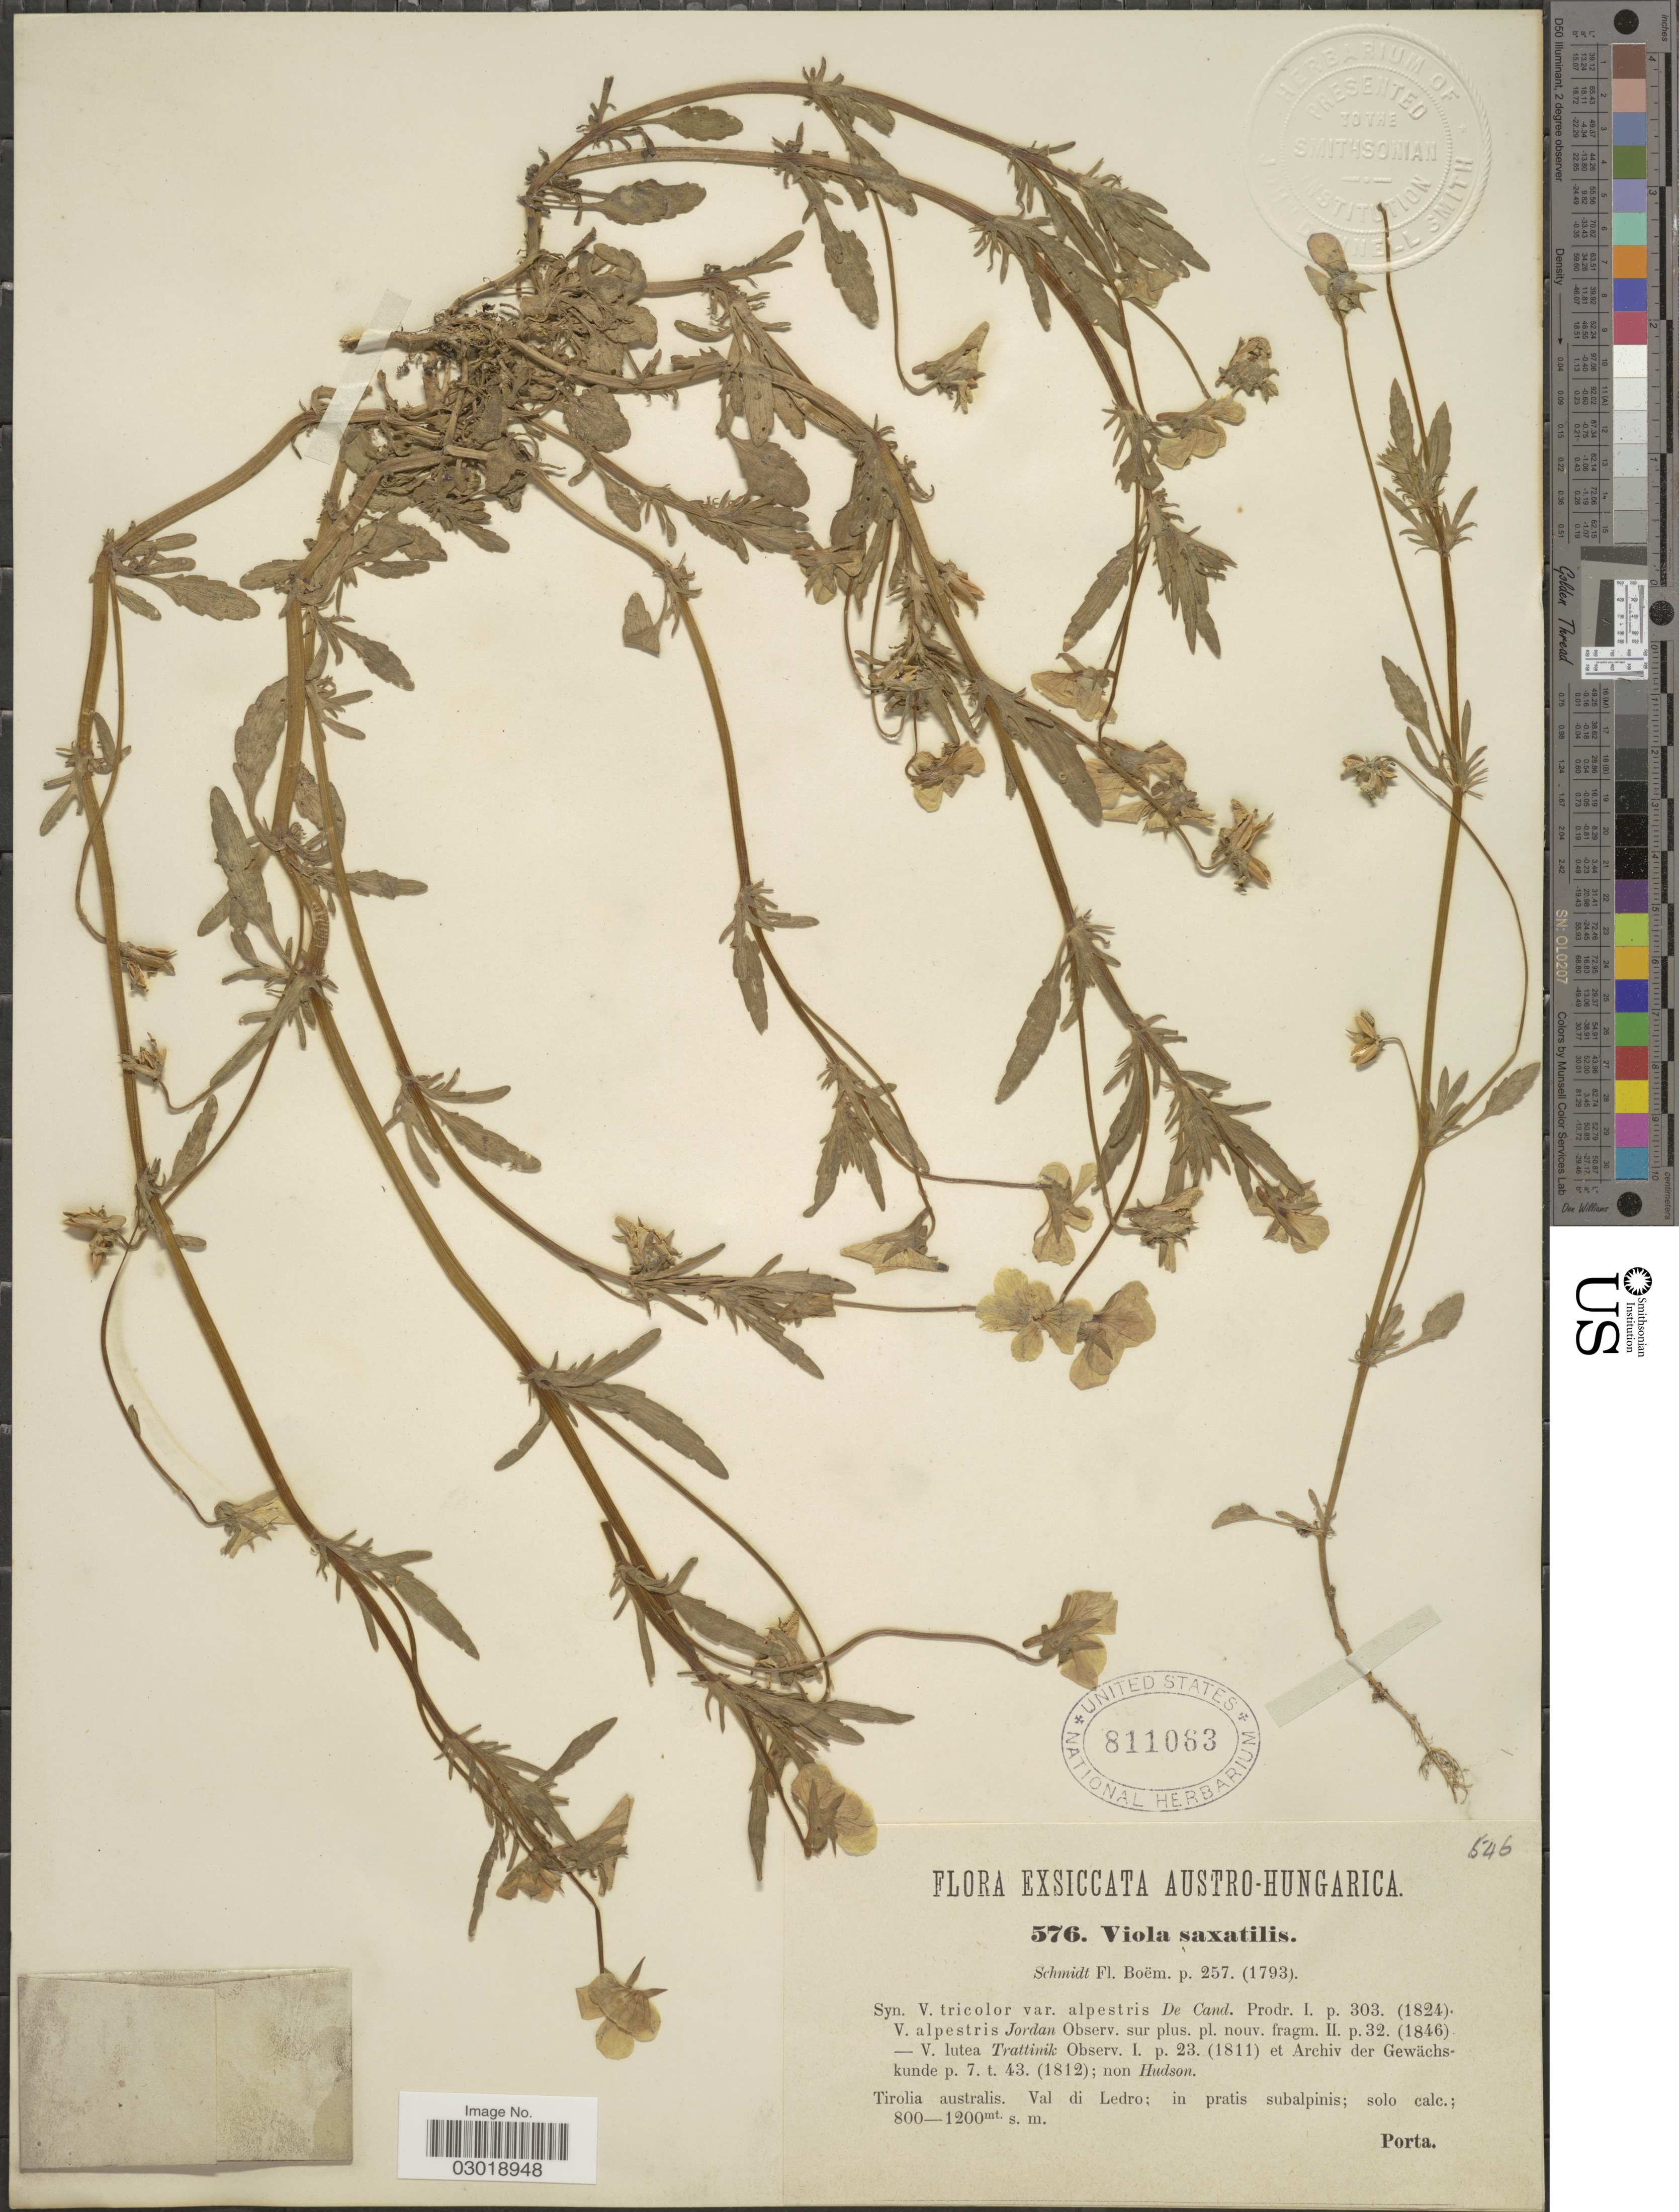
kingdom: Plantae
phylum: Tracheophyta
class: Magnoliopsida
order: Malpighiales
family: Violaceae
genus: Viola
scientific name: Viola saxatilis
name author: F.W. Schmidt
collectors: -- Porta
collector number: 576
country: Austria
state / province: Tirol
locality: Austro-Hungarica. Tirolia australis. Val di Ledro.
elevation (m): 800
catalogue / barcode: US 811063